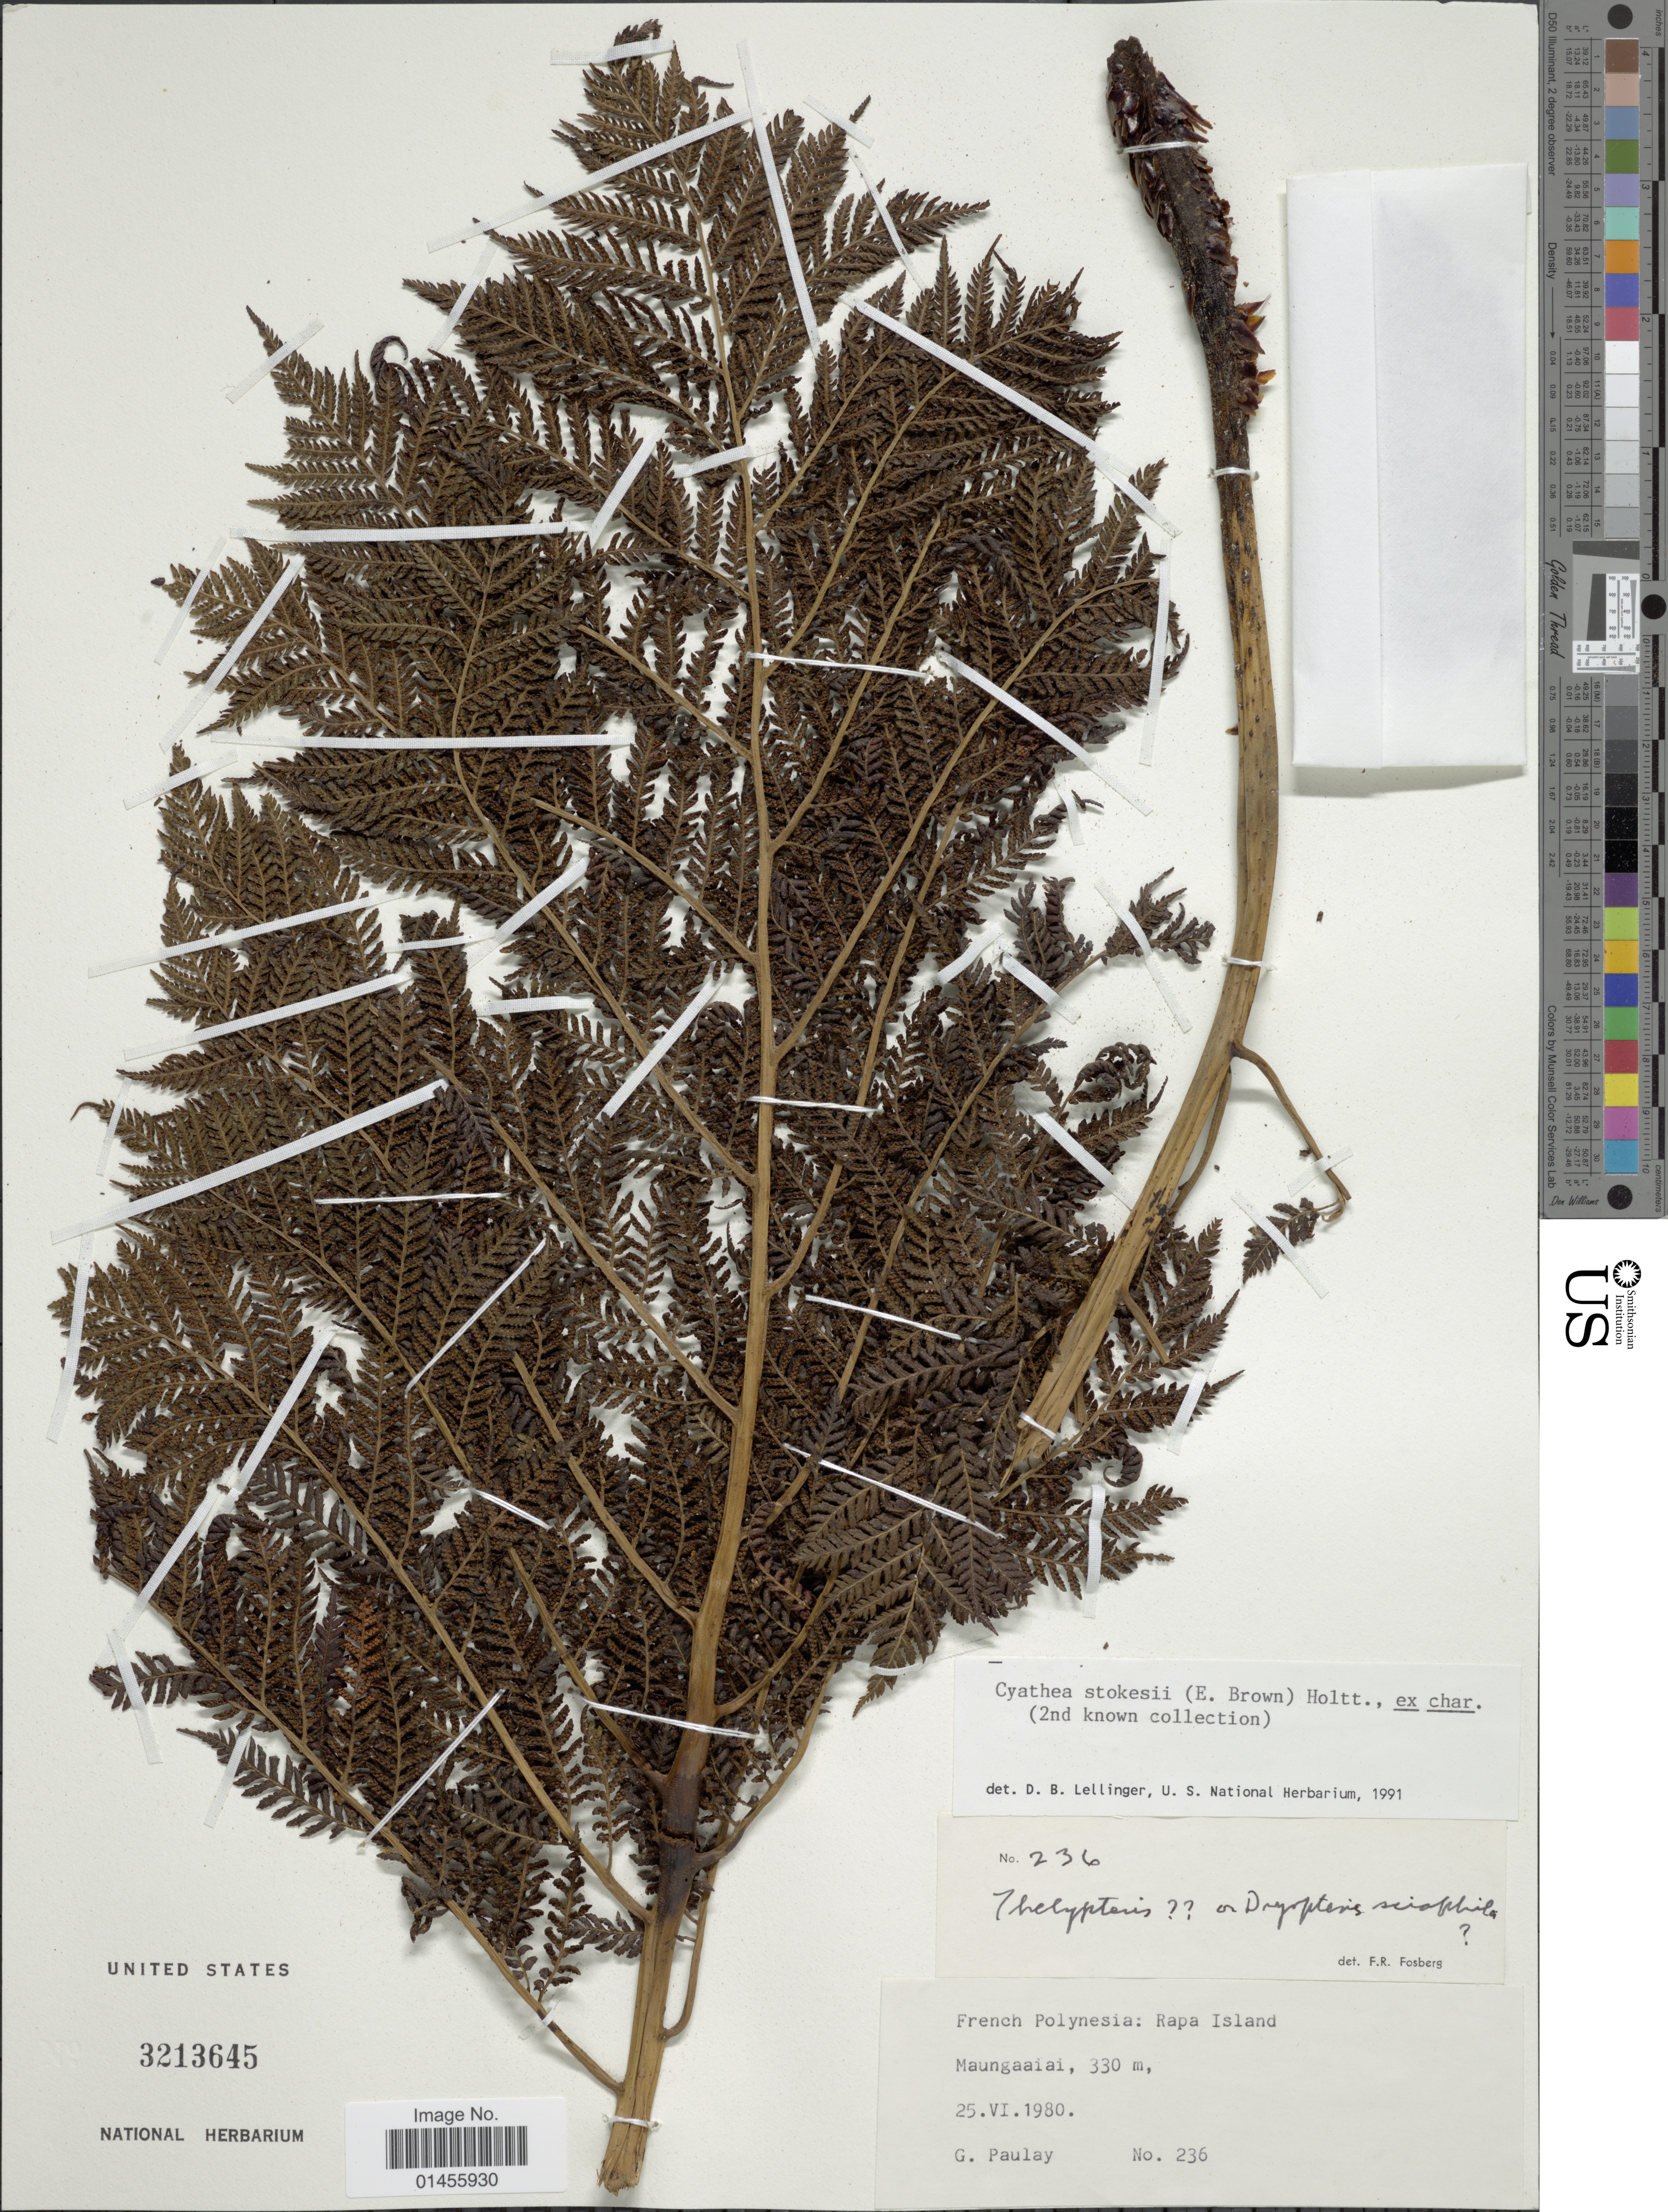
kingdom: Plantae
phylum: Tracheophyta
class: Polypodiopsida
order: Cyatheales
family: Cyatheaceae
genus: Alsophila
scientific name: Alsophila stokesii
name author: (E.D. Br.) R.M. Tryon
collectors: G. Paulay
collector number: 236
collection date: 1980-06-25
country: French Polynesia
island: Rapa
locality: Rapa Island: Maungaaiai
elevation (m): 330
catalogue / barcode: US 3213645